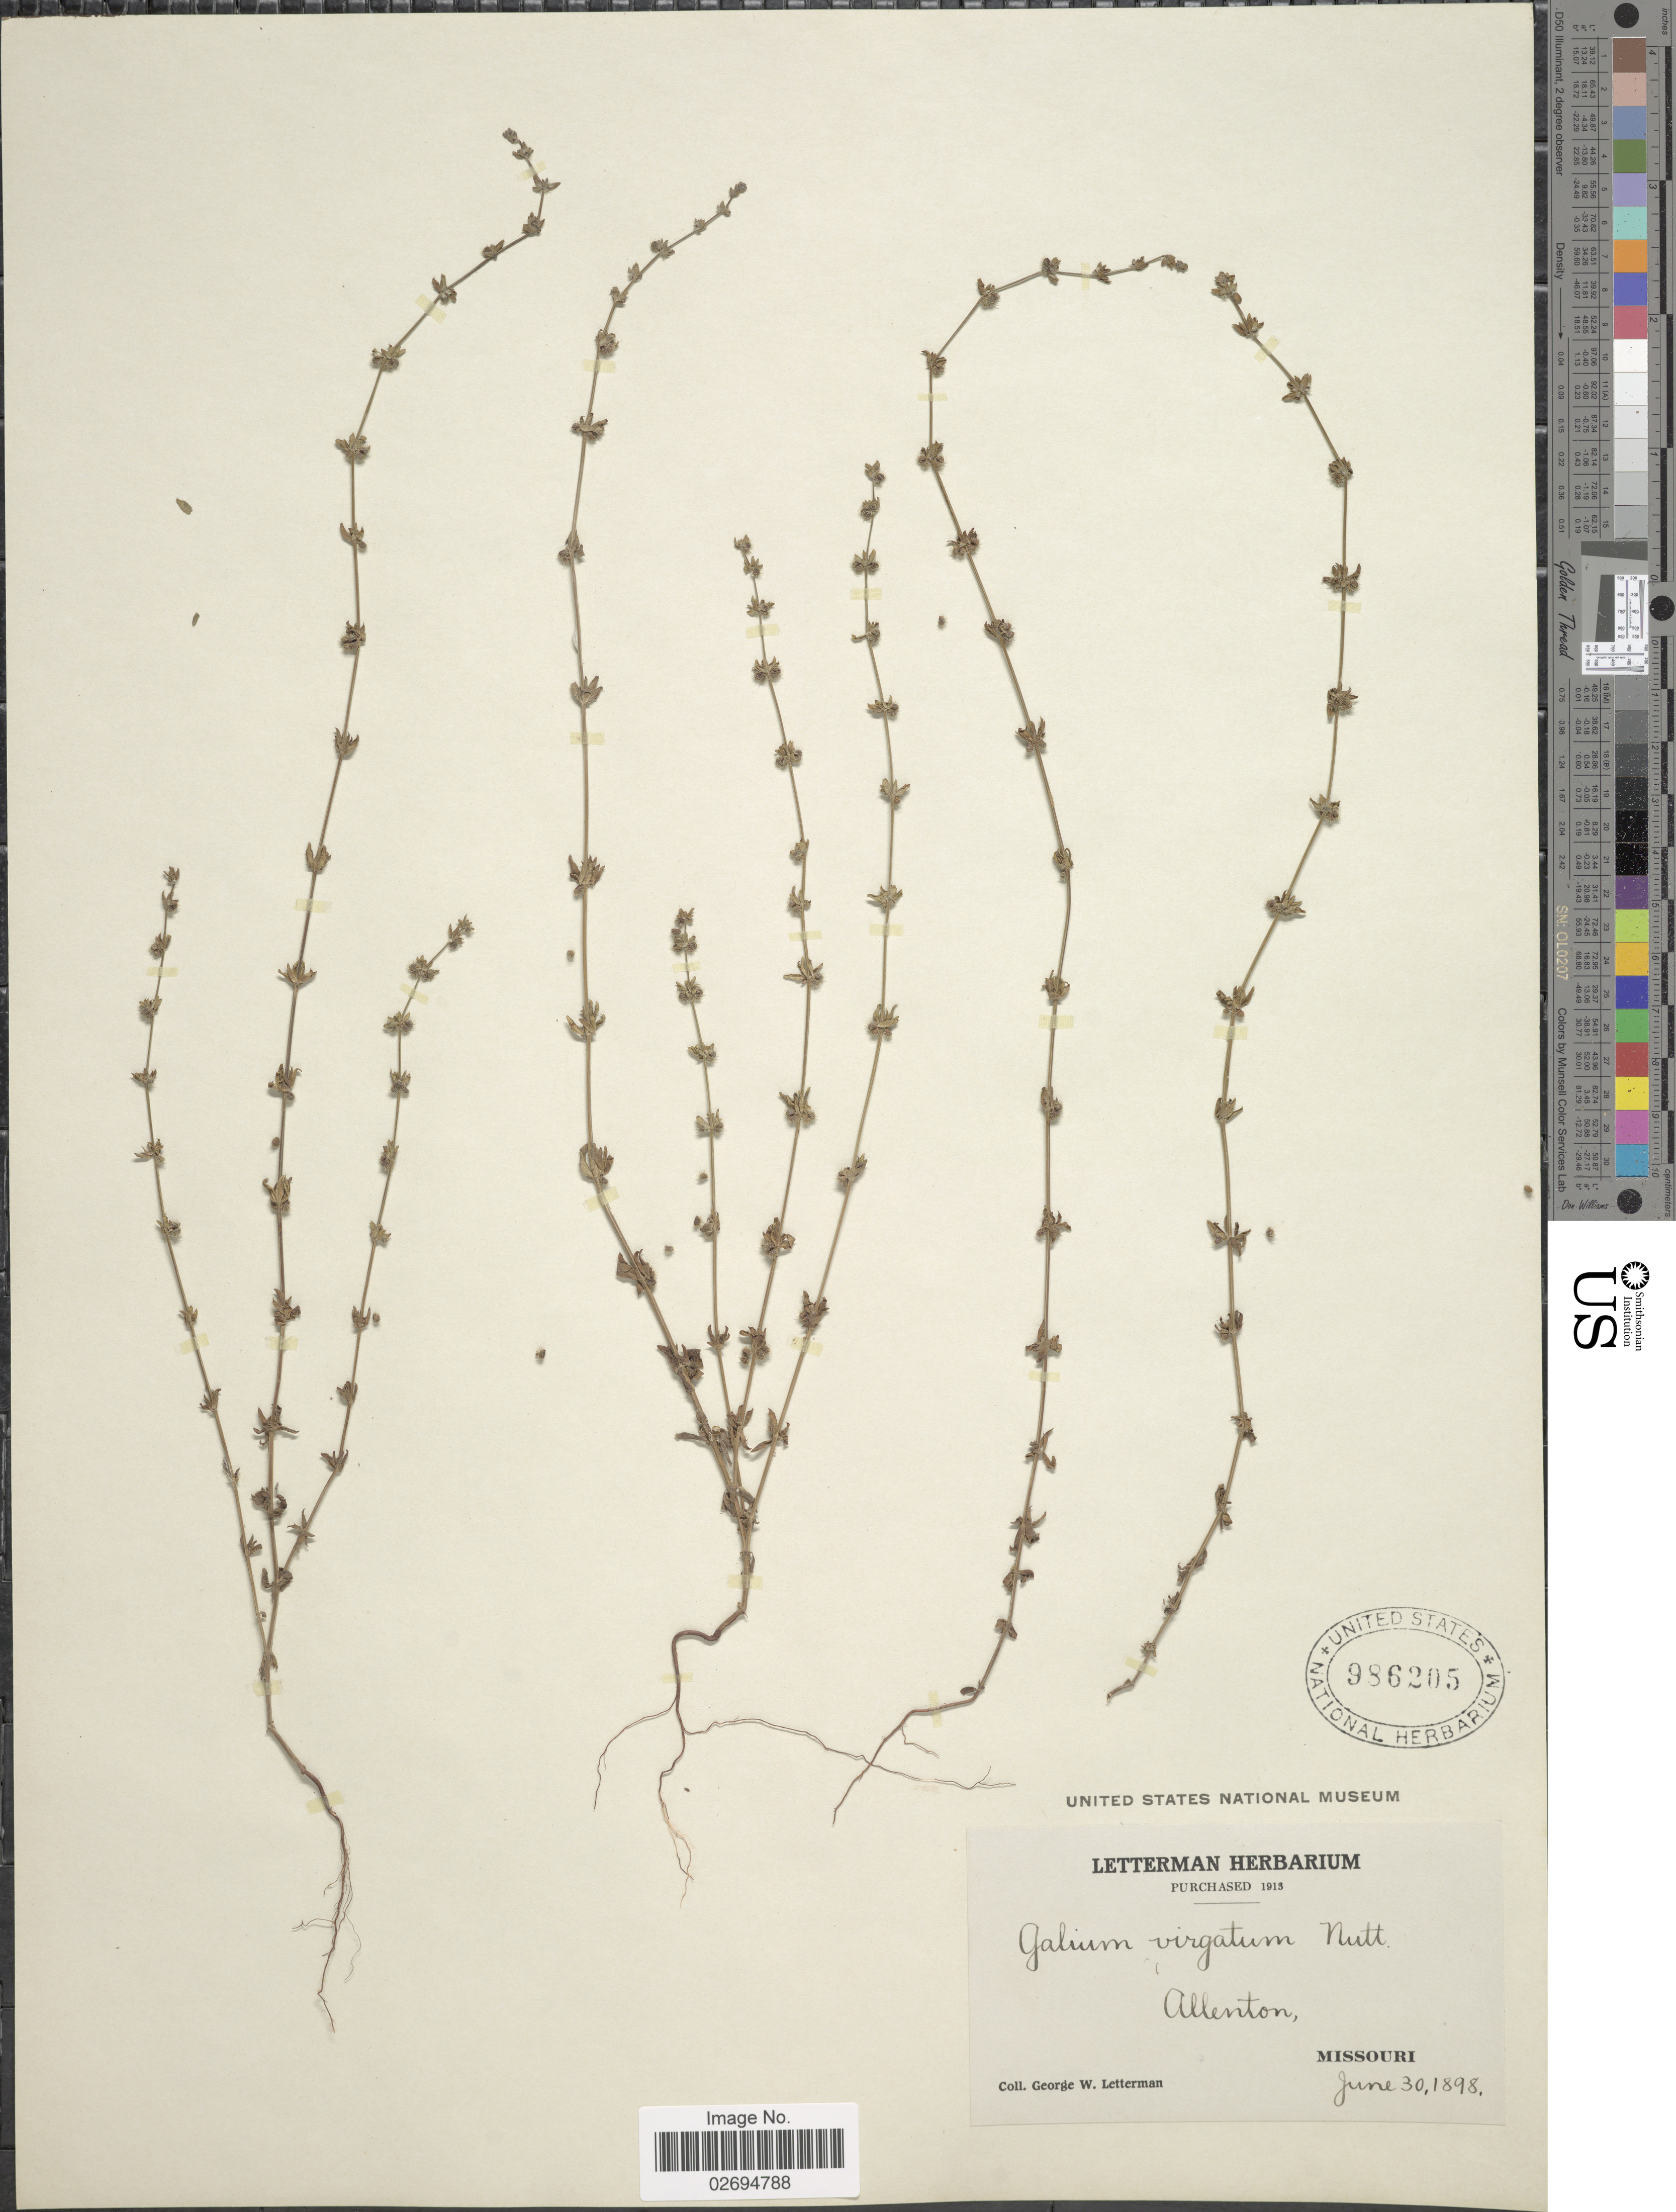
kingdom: Plantae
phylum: Tracheophyta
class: Magnoliopsida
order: Gentianales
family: Rubiaceae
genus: Galium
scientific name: Galium virgatum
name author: Nutt.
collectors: G. W. Letterman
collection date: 1898-06-30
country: United States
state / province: Missouri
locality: Allenton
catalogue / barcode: US 986205